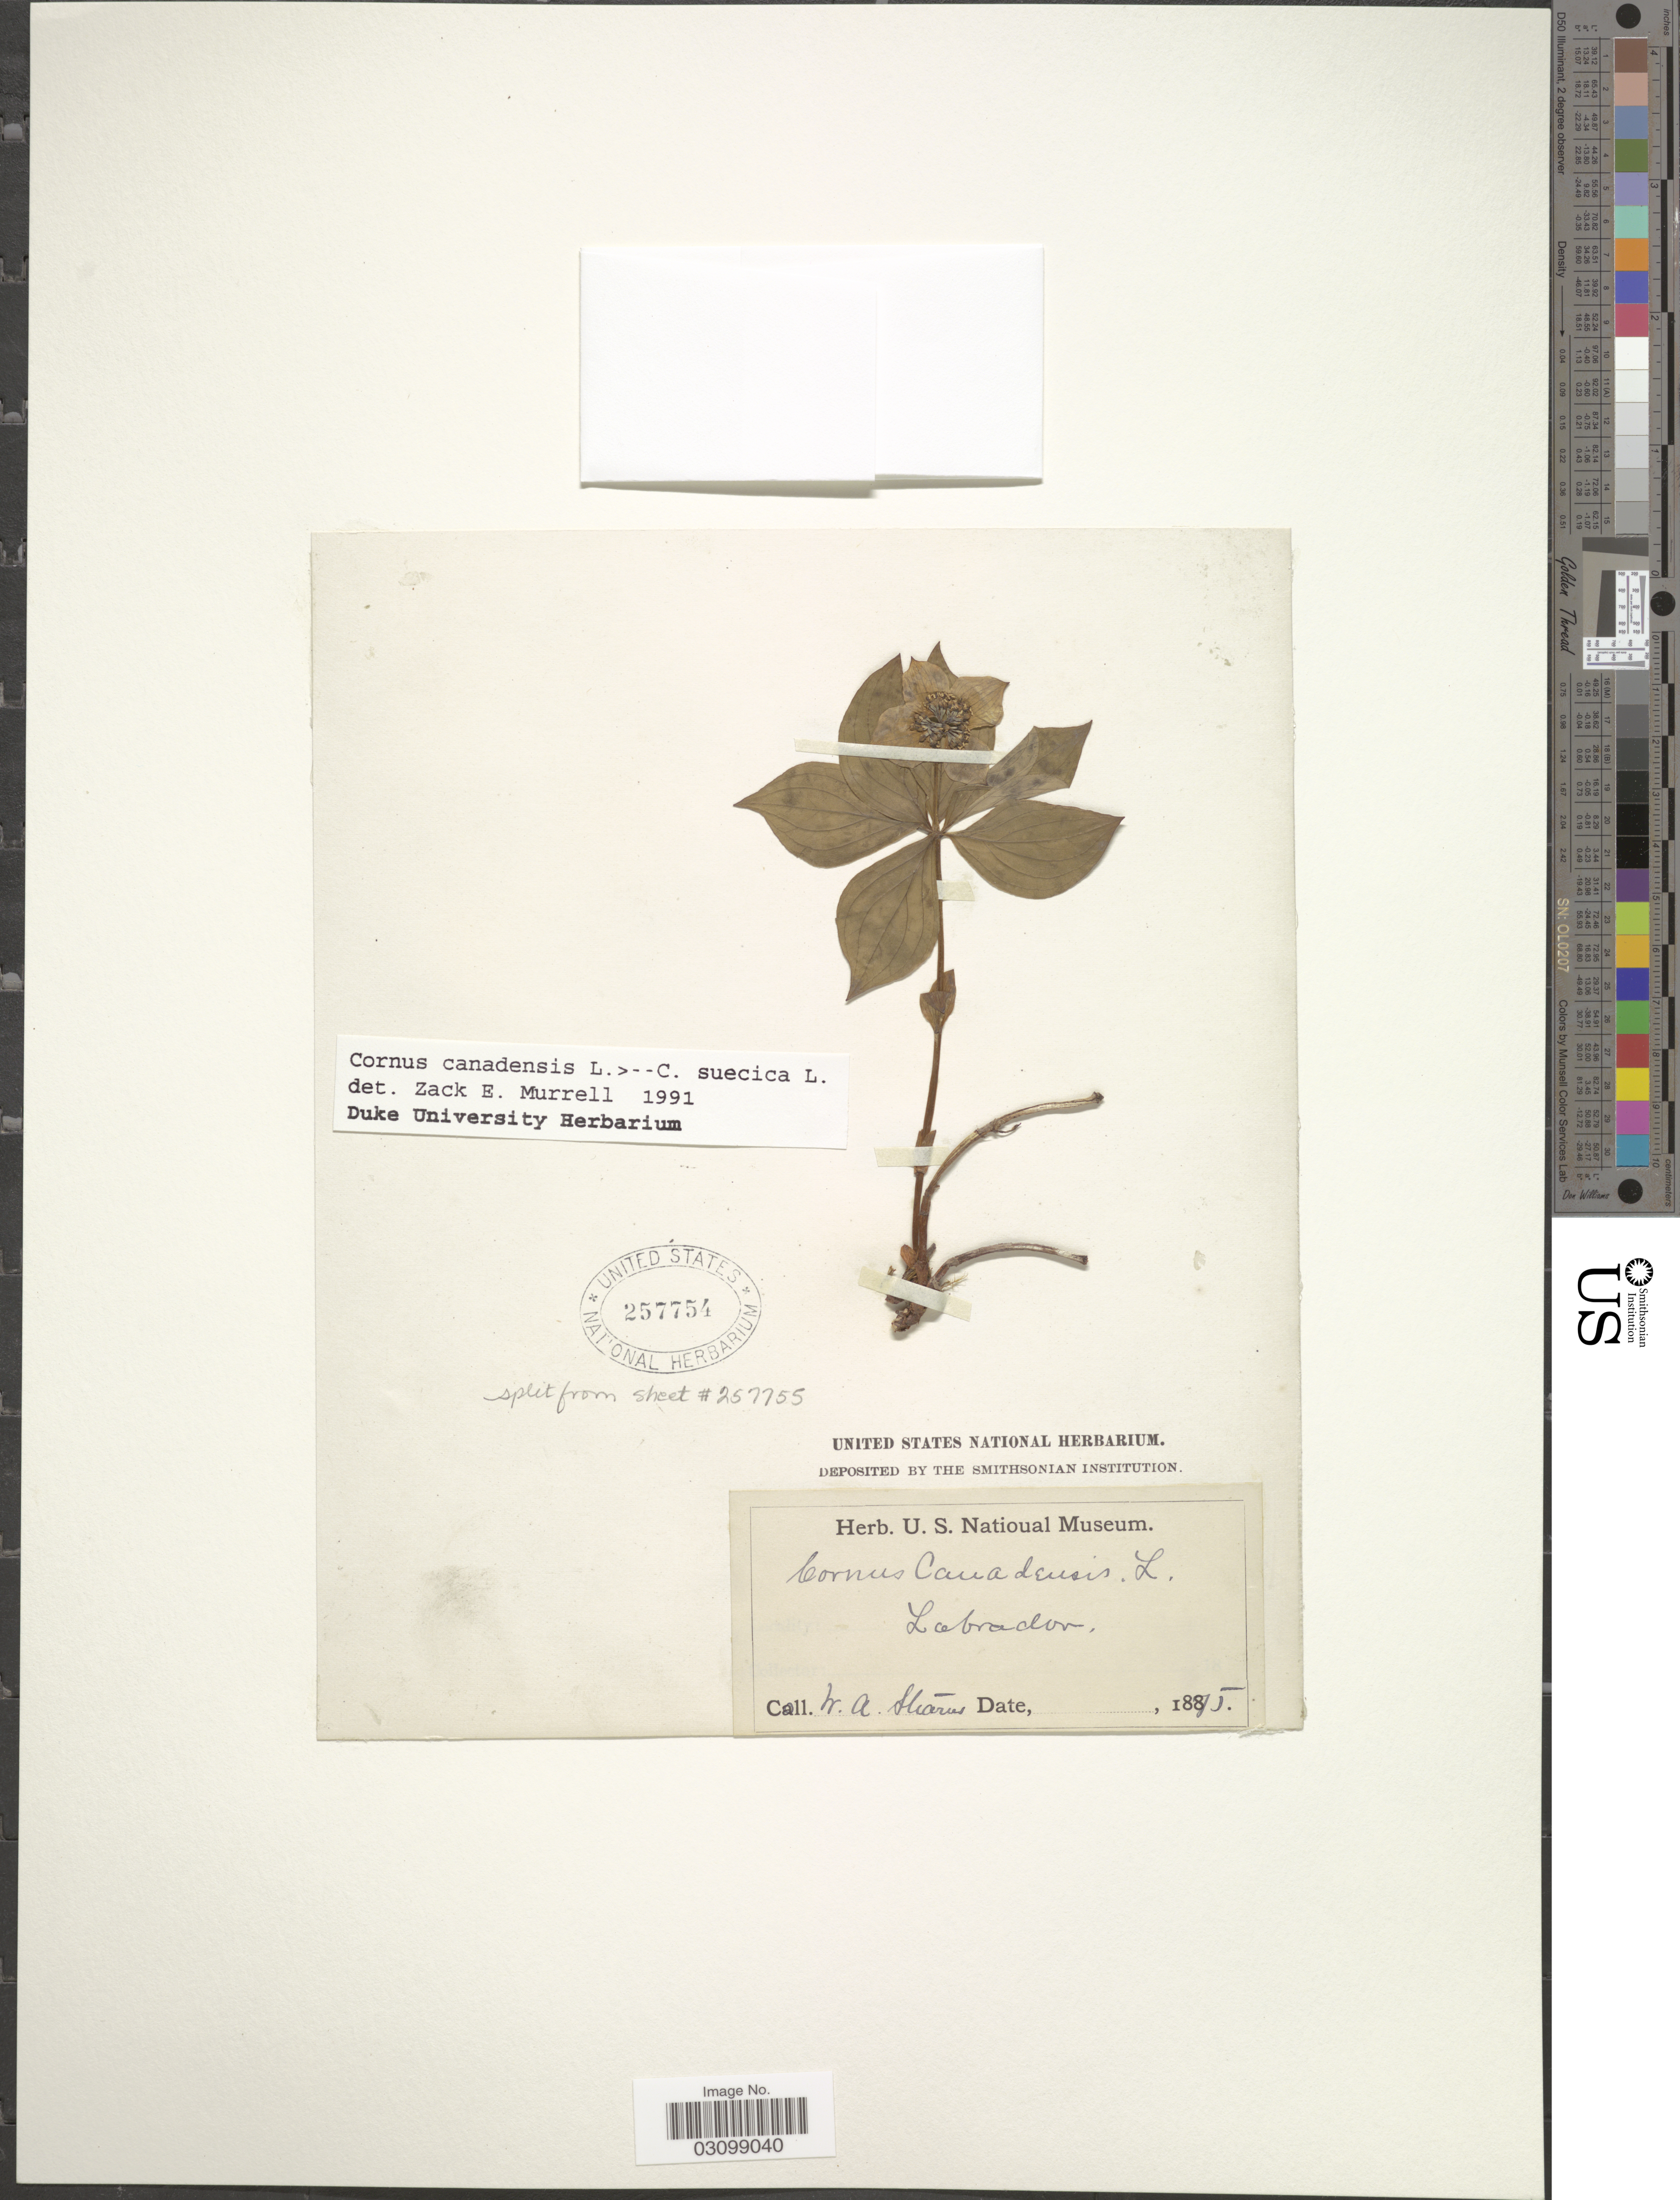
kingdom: Plantae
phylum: Tracheophyta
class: Magnoliopsida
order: Cornales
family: Cornaceae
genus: Cornus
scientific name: Cornus sp.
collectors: W. Sharus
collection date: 1885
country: Canada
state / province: Newfoundland and Labrador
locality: Labrador.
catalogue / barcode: US 257754